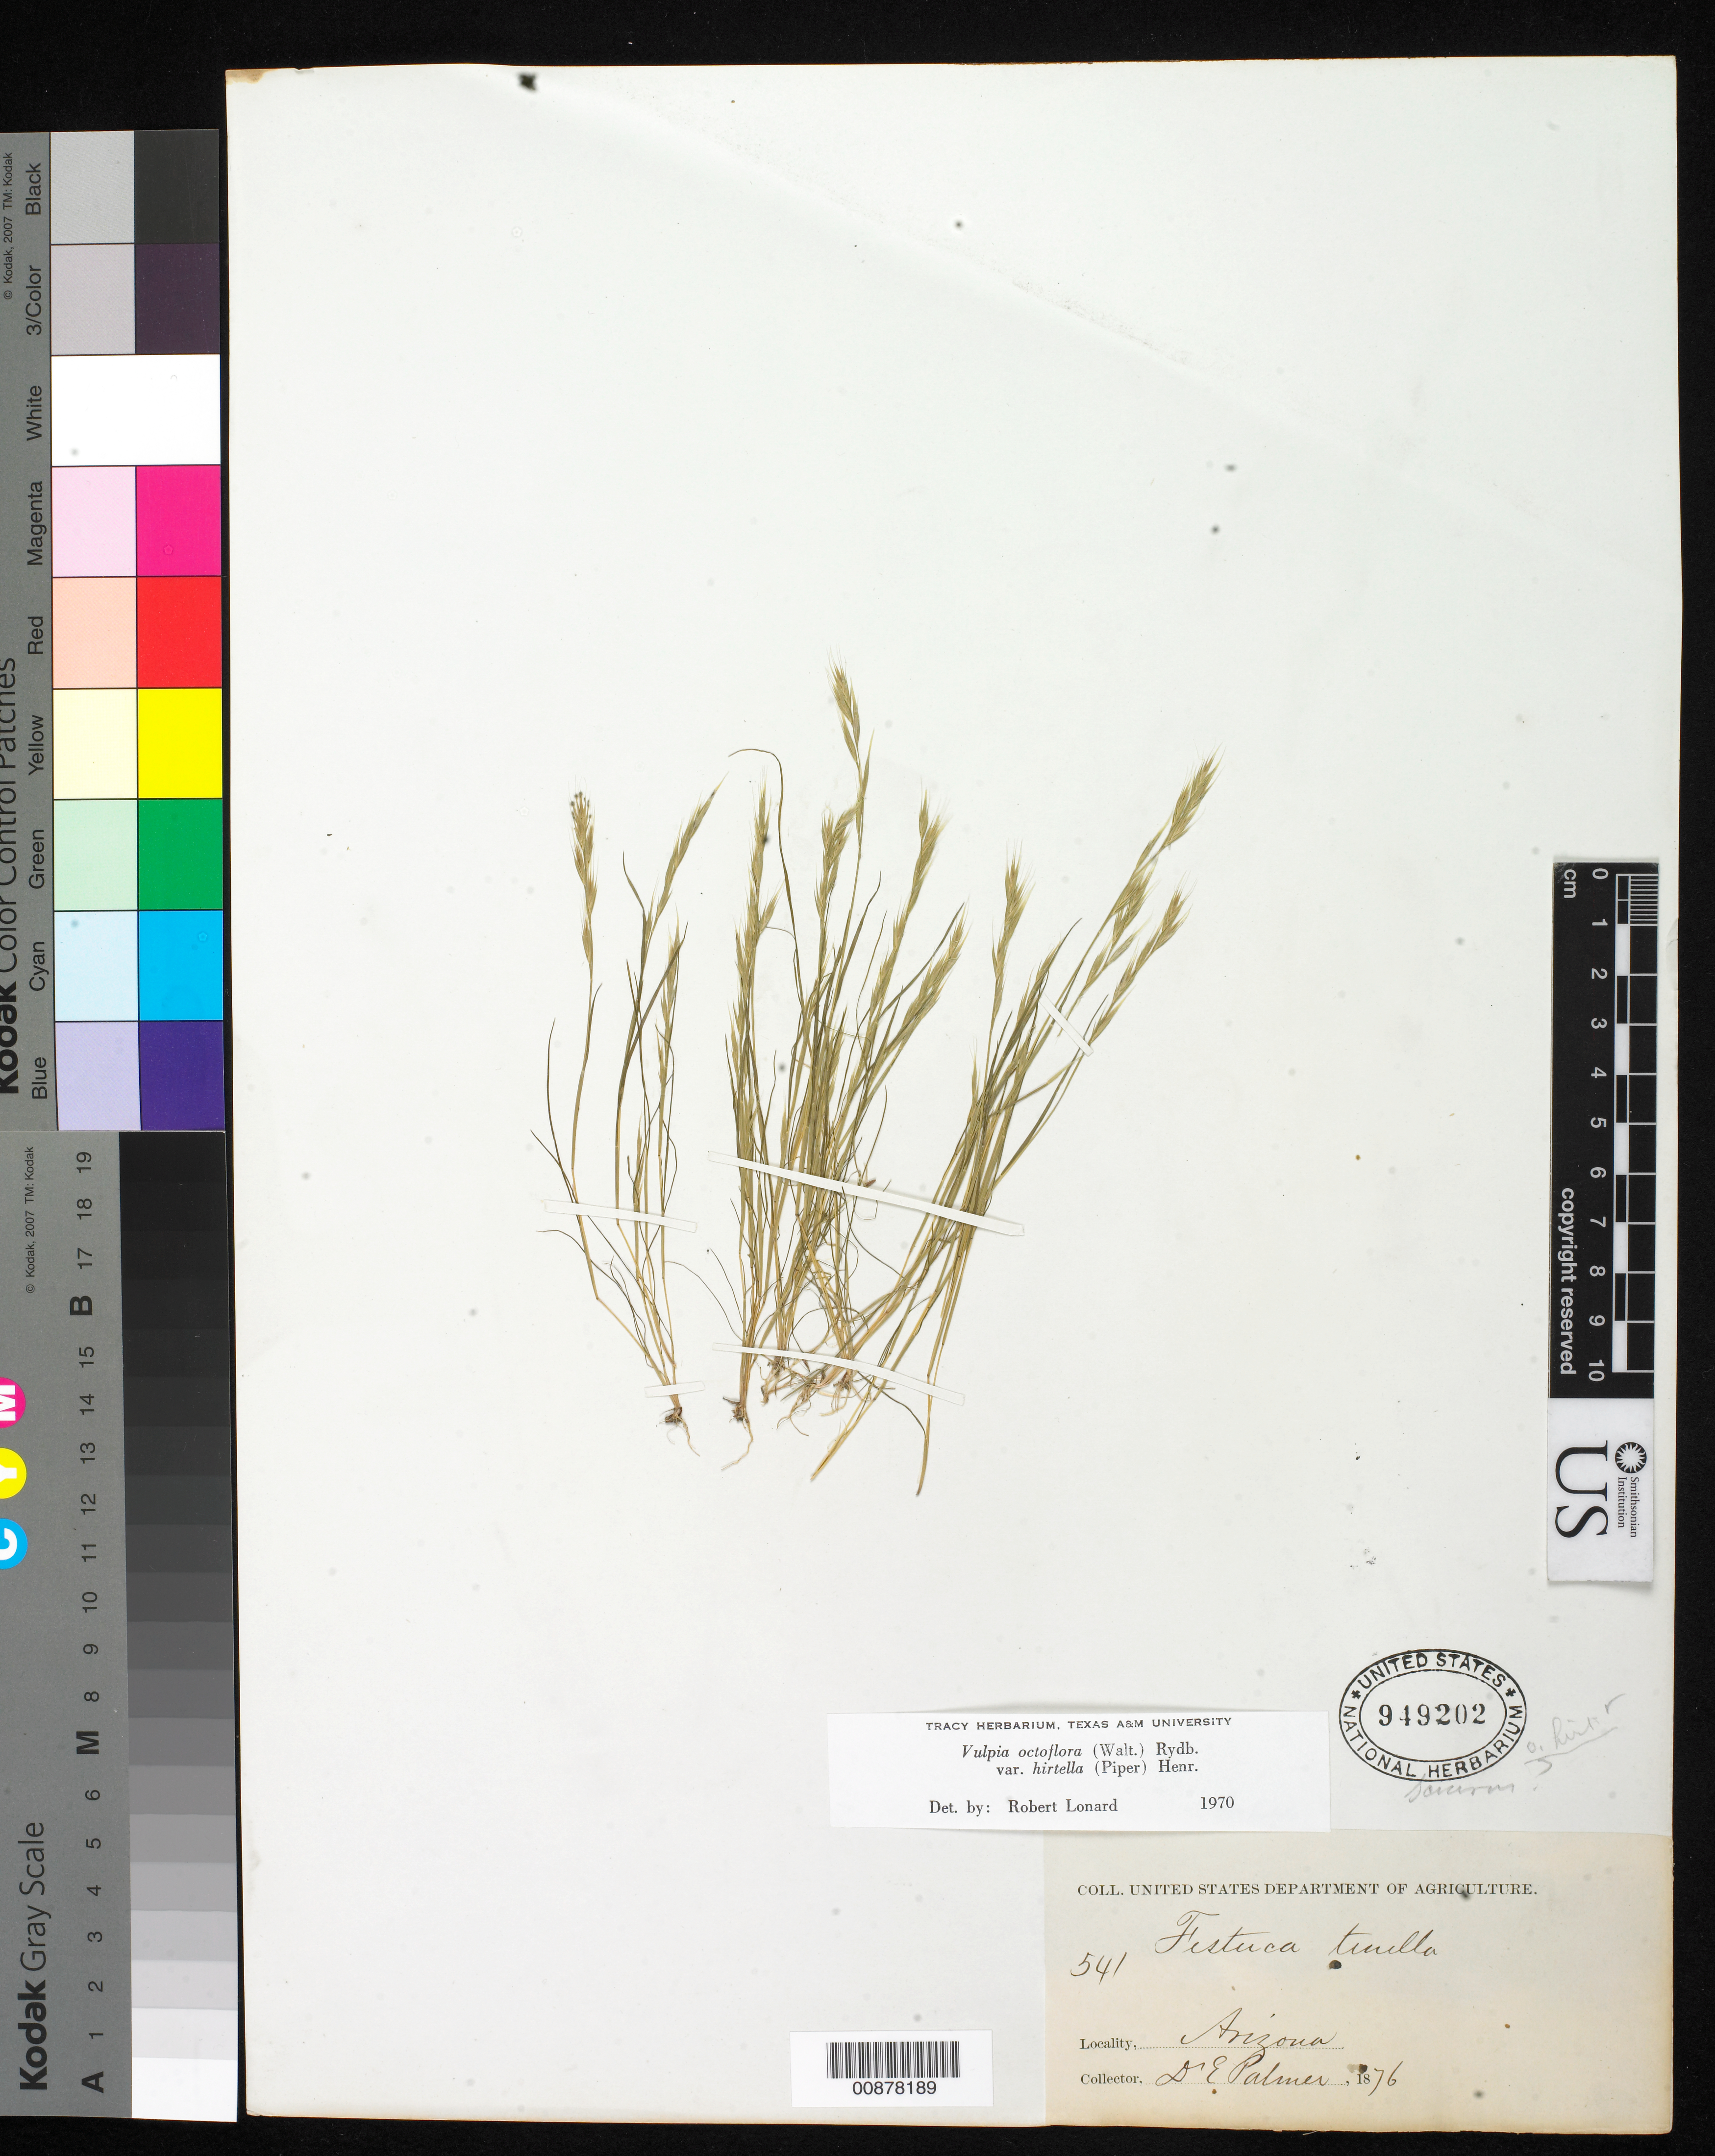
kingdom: Plantae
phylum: Tracheophyta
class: Liliopsida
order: Poales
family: Poaceae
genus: Festuca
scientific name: Festuca octoflora var. hirtella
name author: Piper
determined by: Poaceae Reorganization Project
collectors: E. Palmer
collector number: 541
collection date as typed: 1876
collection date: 1876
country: United States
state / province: Arizona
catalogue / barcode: US 949202